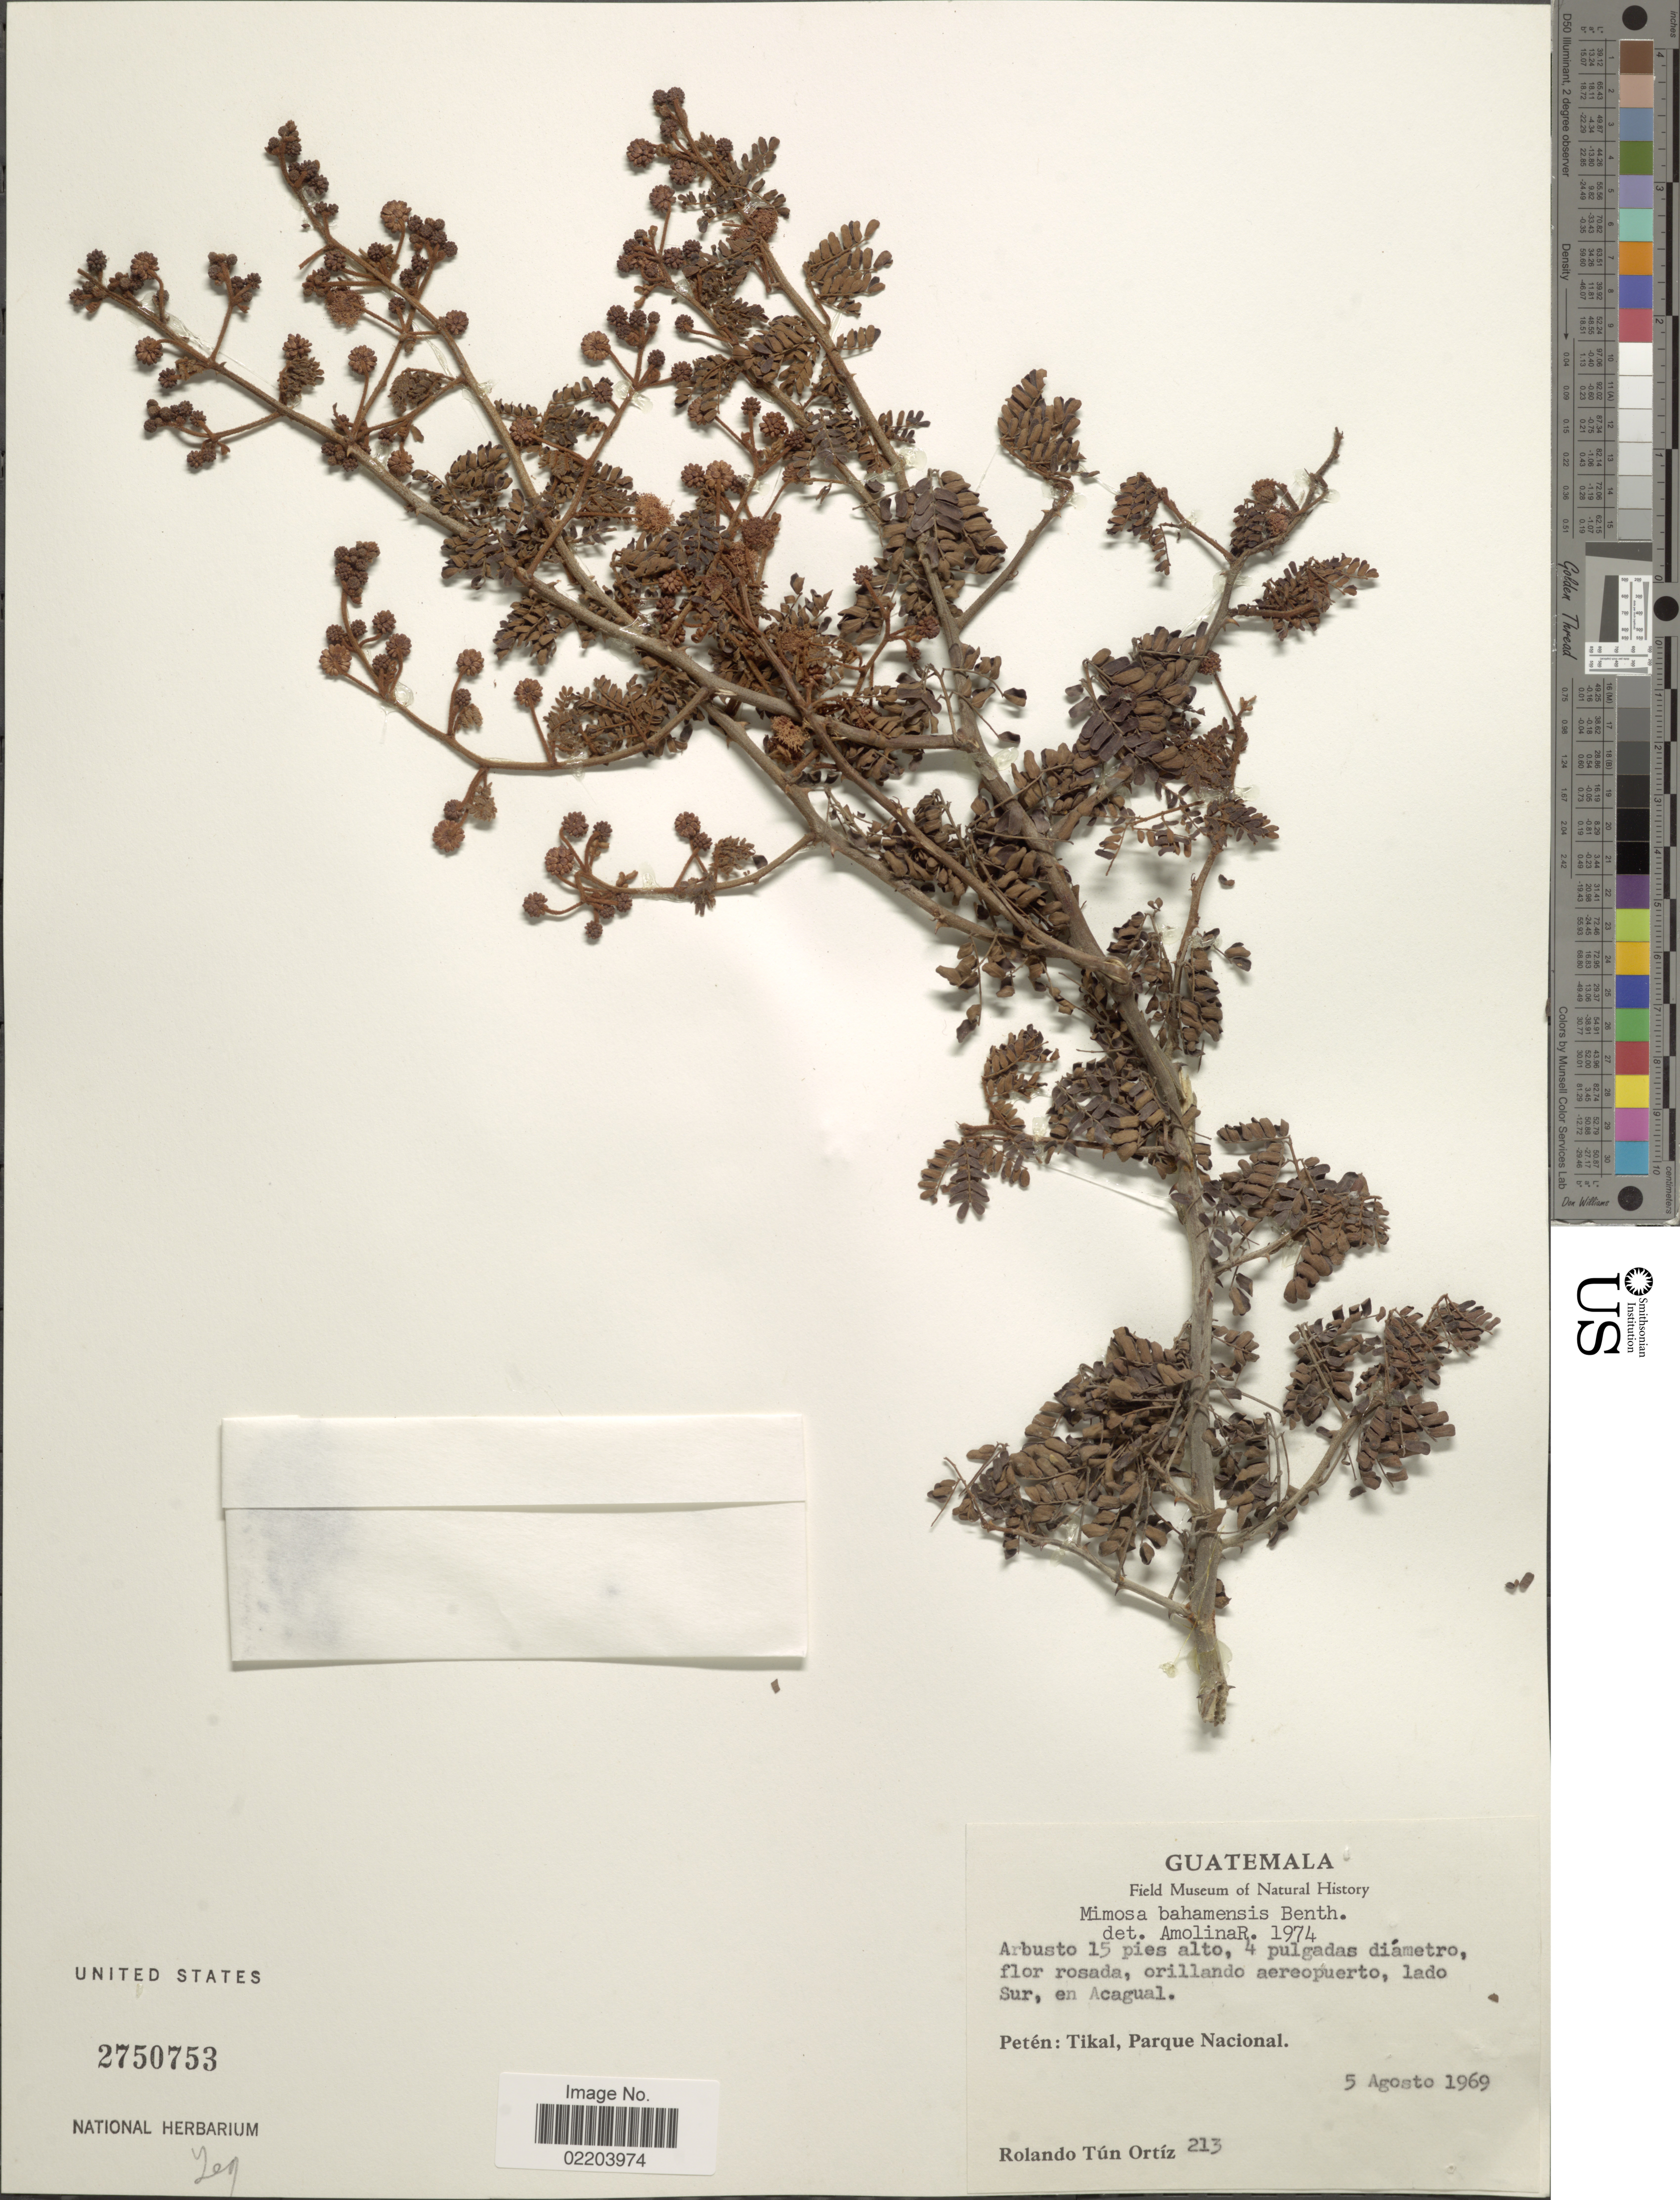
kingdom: Plantae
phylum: Tracheophyta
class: Magnoliopsida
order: Fabales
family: Fabaceae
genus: Mimosa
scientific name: Mimosa bahamensis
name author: Benth.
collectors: R. T. Ortíz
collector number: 213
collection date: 1969-08-05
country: Guatemala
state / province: El Petén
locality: Orillando aeropuerto, lado Sur, en Acagual. Petén: Tikal, Parque Nacional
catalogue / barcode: US 2750753